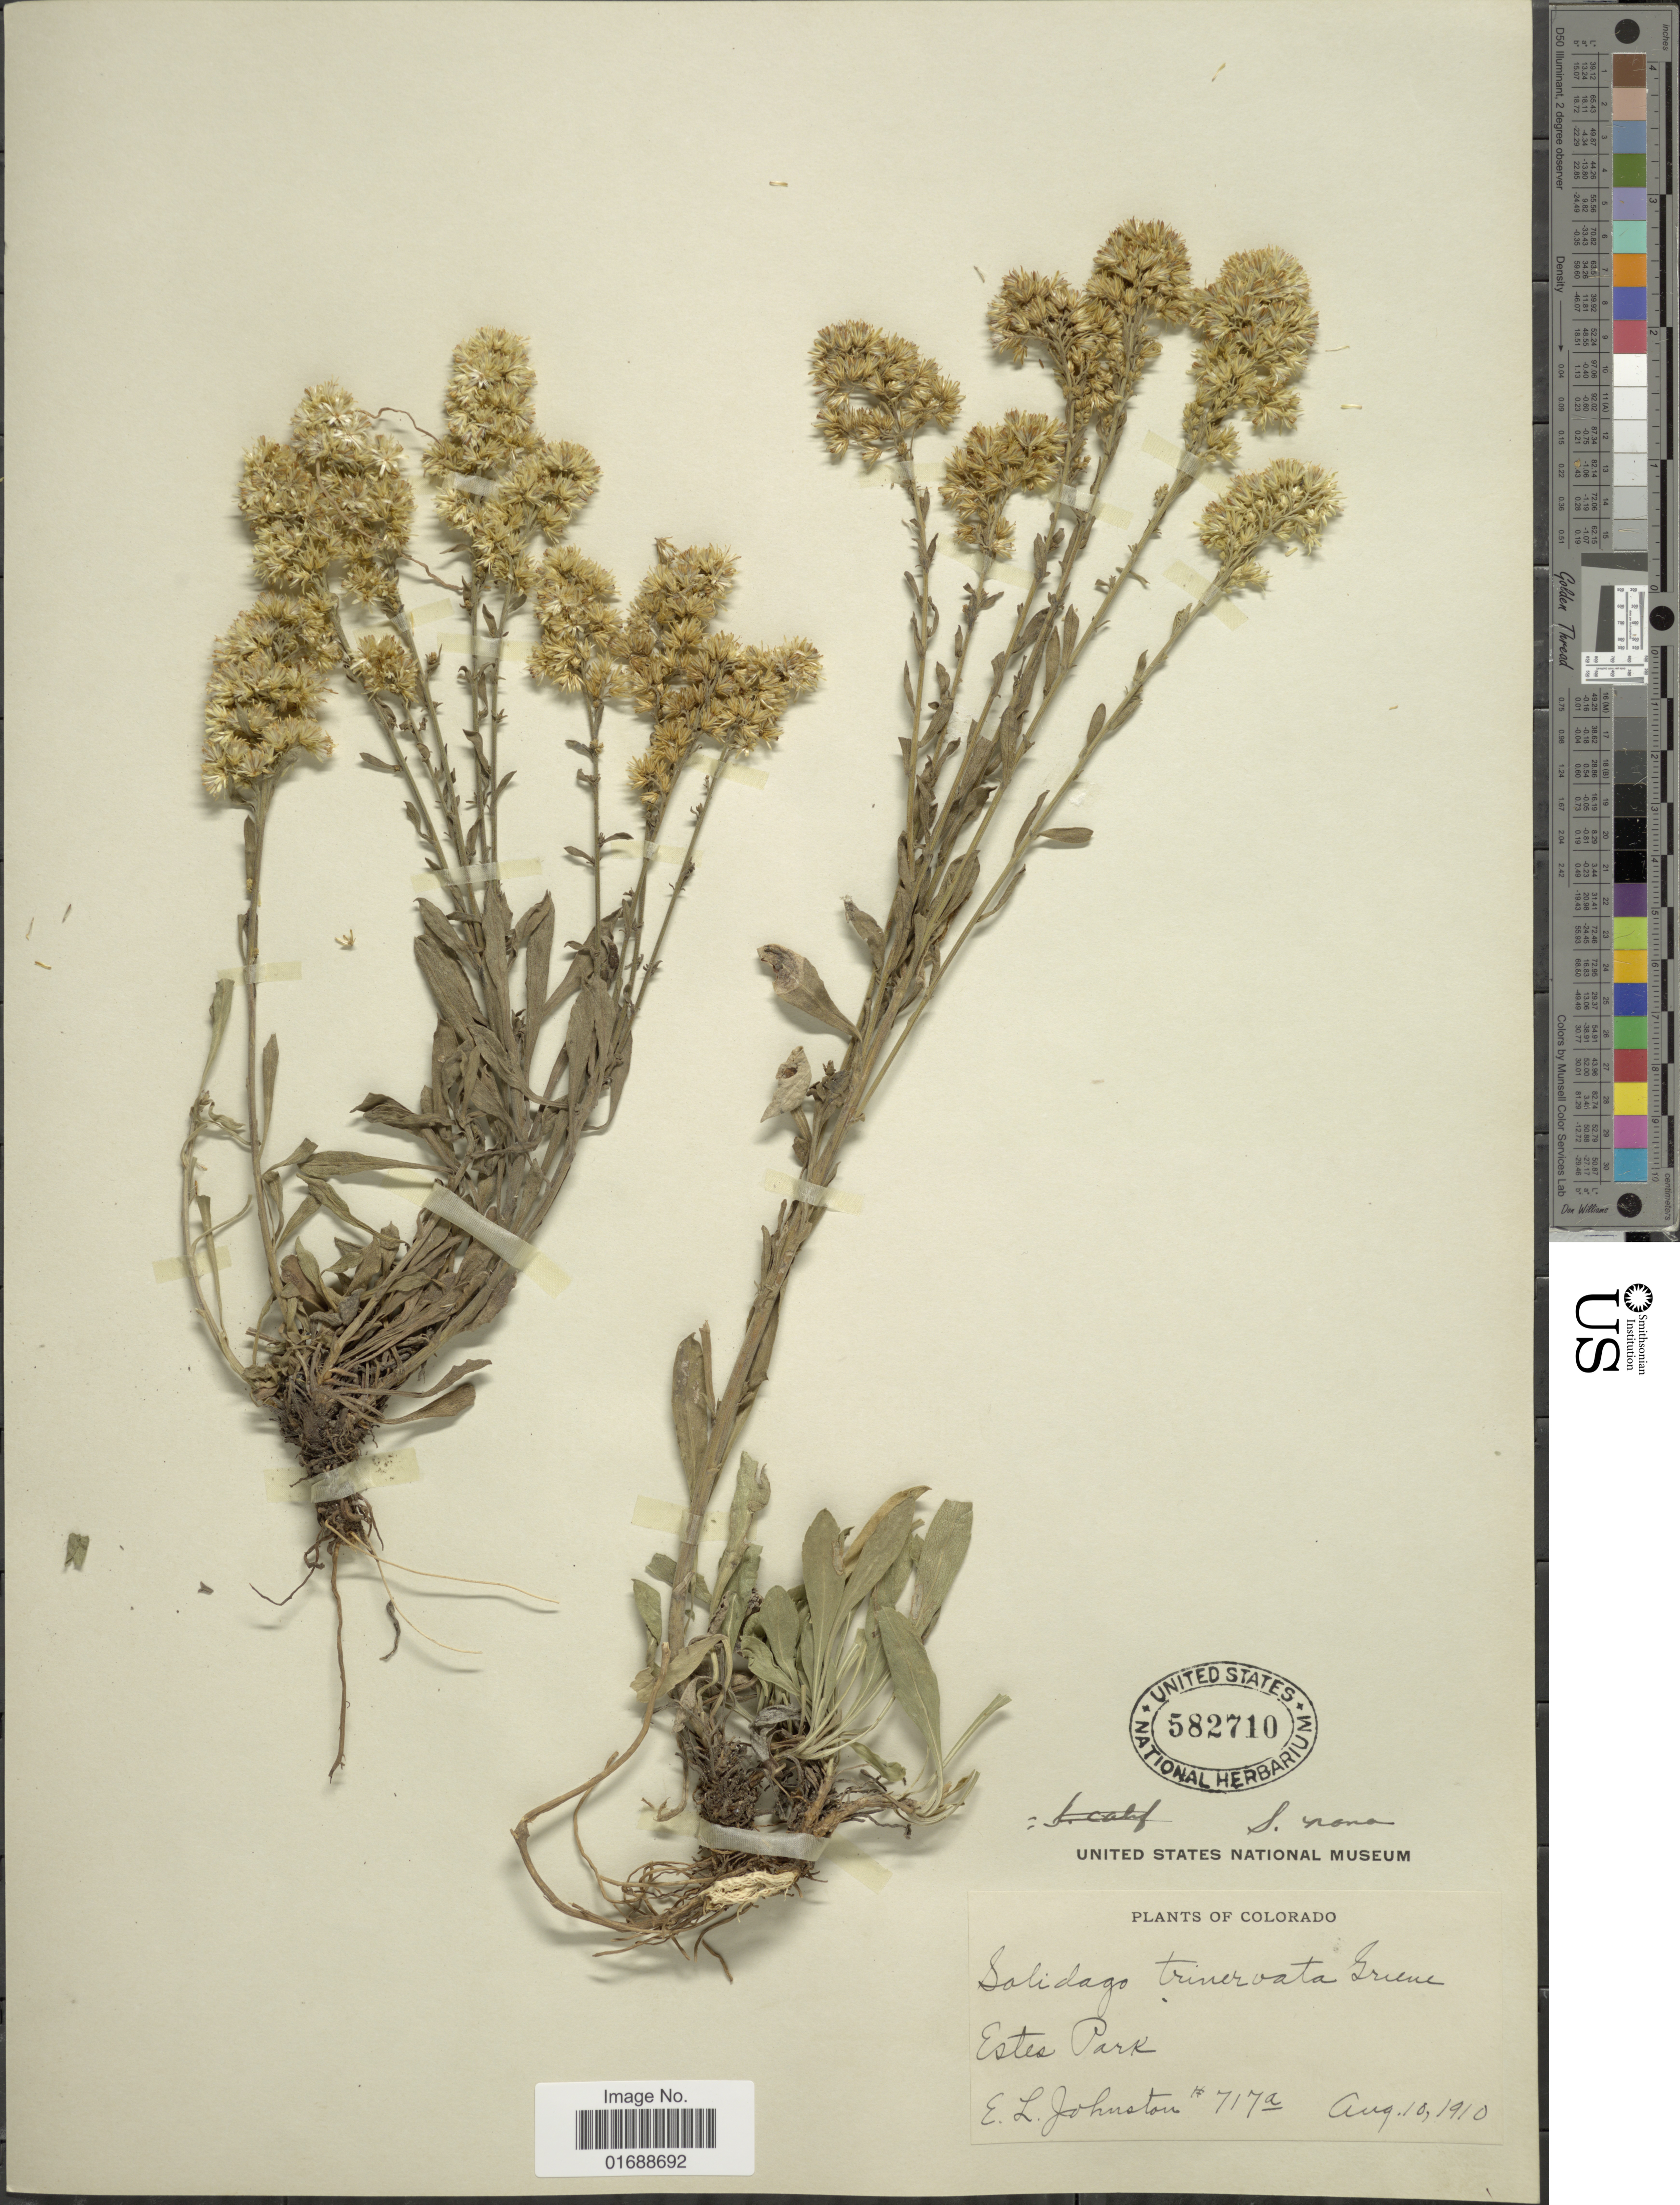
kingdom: Plantae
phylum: Tracheophyta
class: Magnoliopsida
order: Asterales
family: Asteraceae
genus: Solidago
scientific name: Solidago nana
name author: Nutt.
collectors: E. L. Johnston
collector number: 717a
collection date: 1910-08-10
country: United States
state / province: Colorado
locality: Estes Park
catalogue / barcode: US 582710